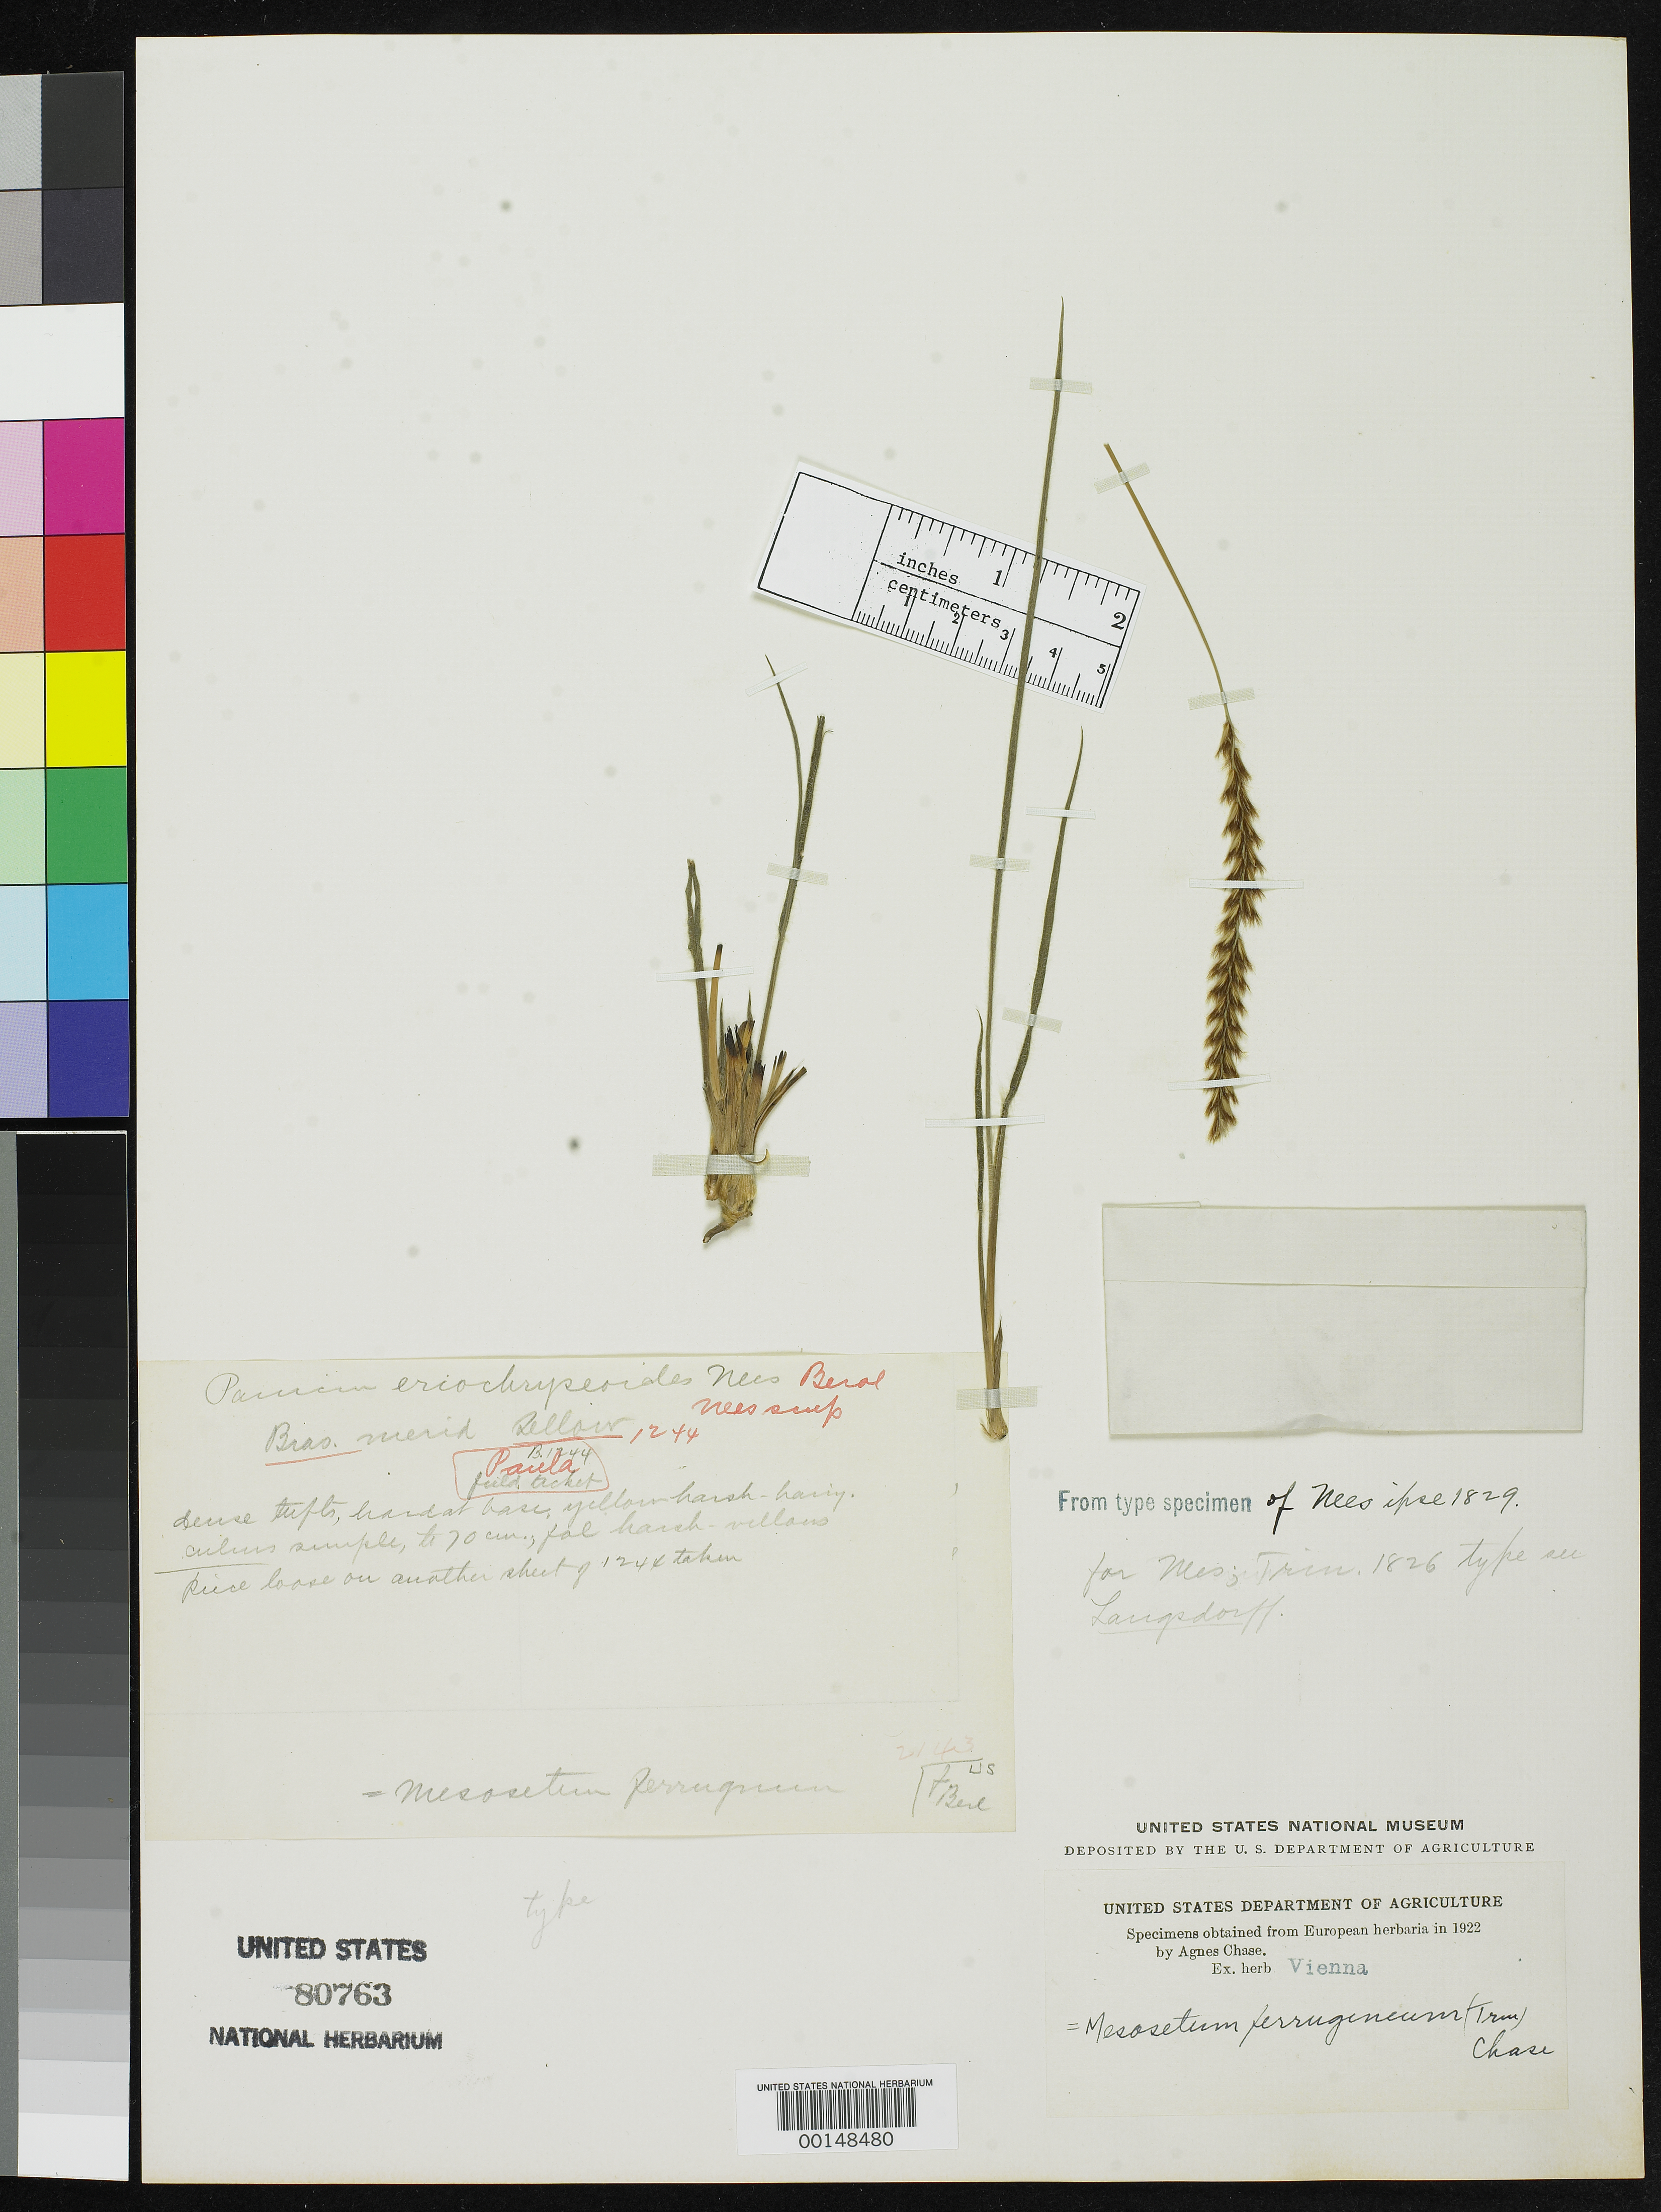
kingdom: Plantae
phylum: Tracheophyta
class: Liliopsida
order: Poales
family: Poaceae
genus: Panicum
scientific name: Panicum eriochryseoides Nees, nom. illeg.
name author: Nees in Mart.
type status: Isosyntype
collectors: F. Sellow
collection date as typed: Oct 1824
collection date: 1824-10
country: Brazil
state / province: Minas Gerais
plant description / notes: Fragmentary material of type specimen ex herb. Vienna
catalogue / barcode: US 80763